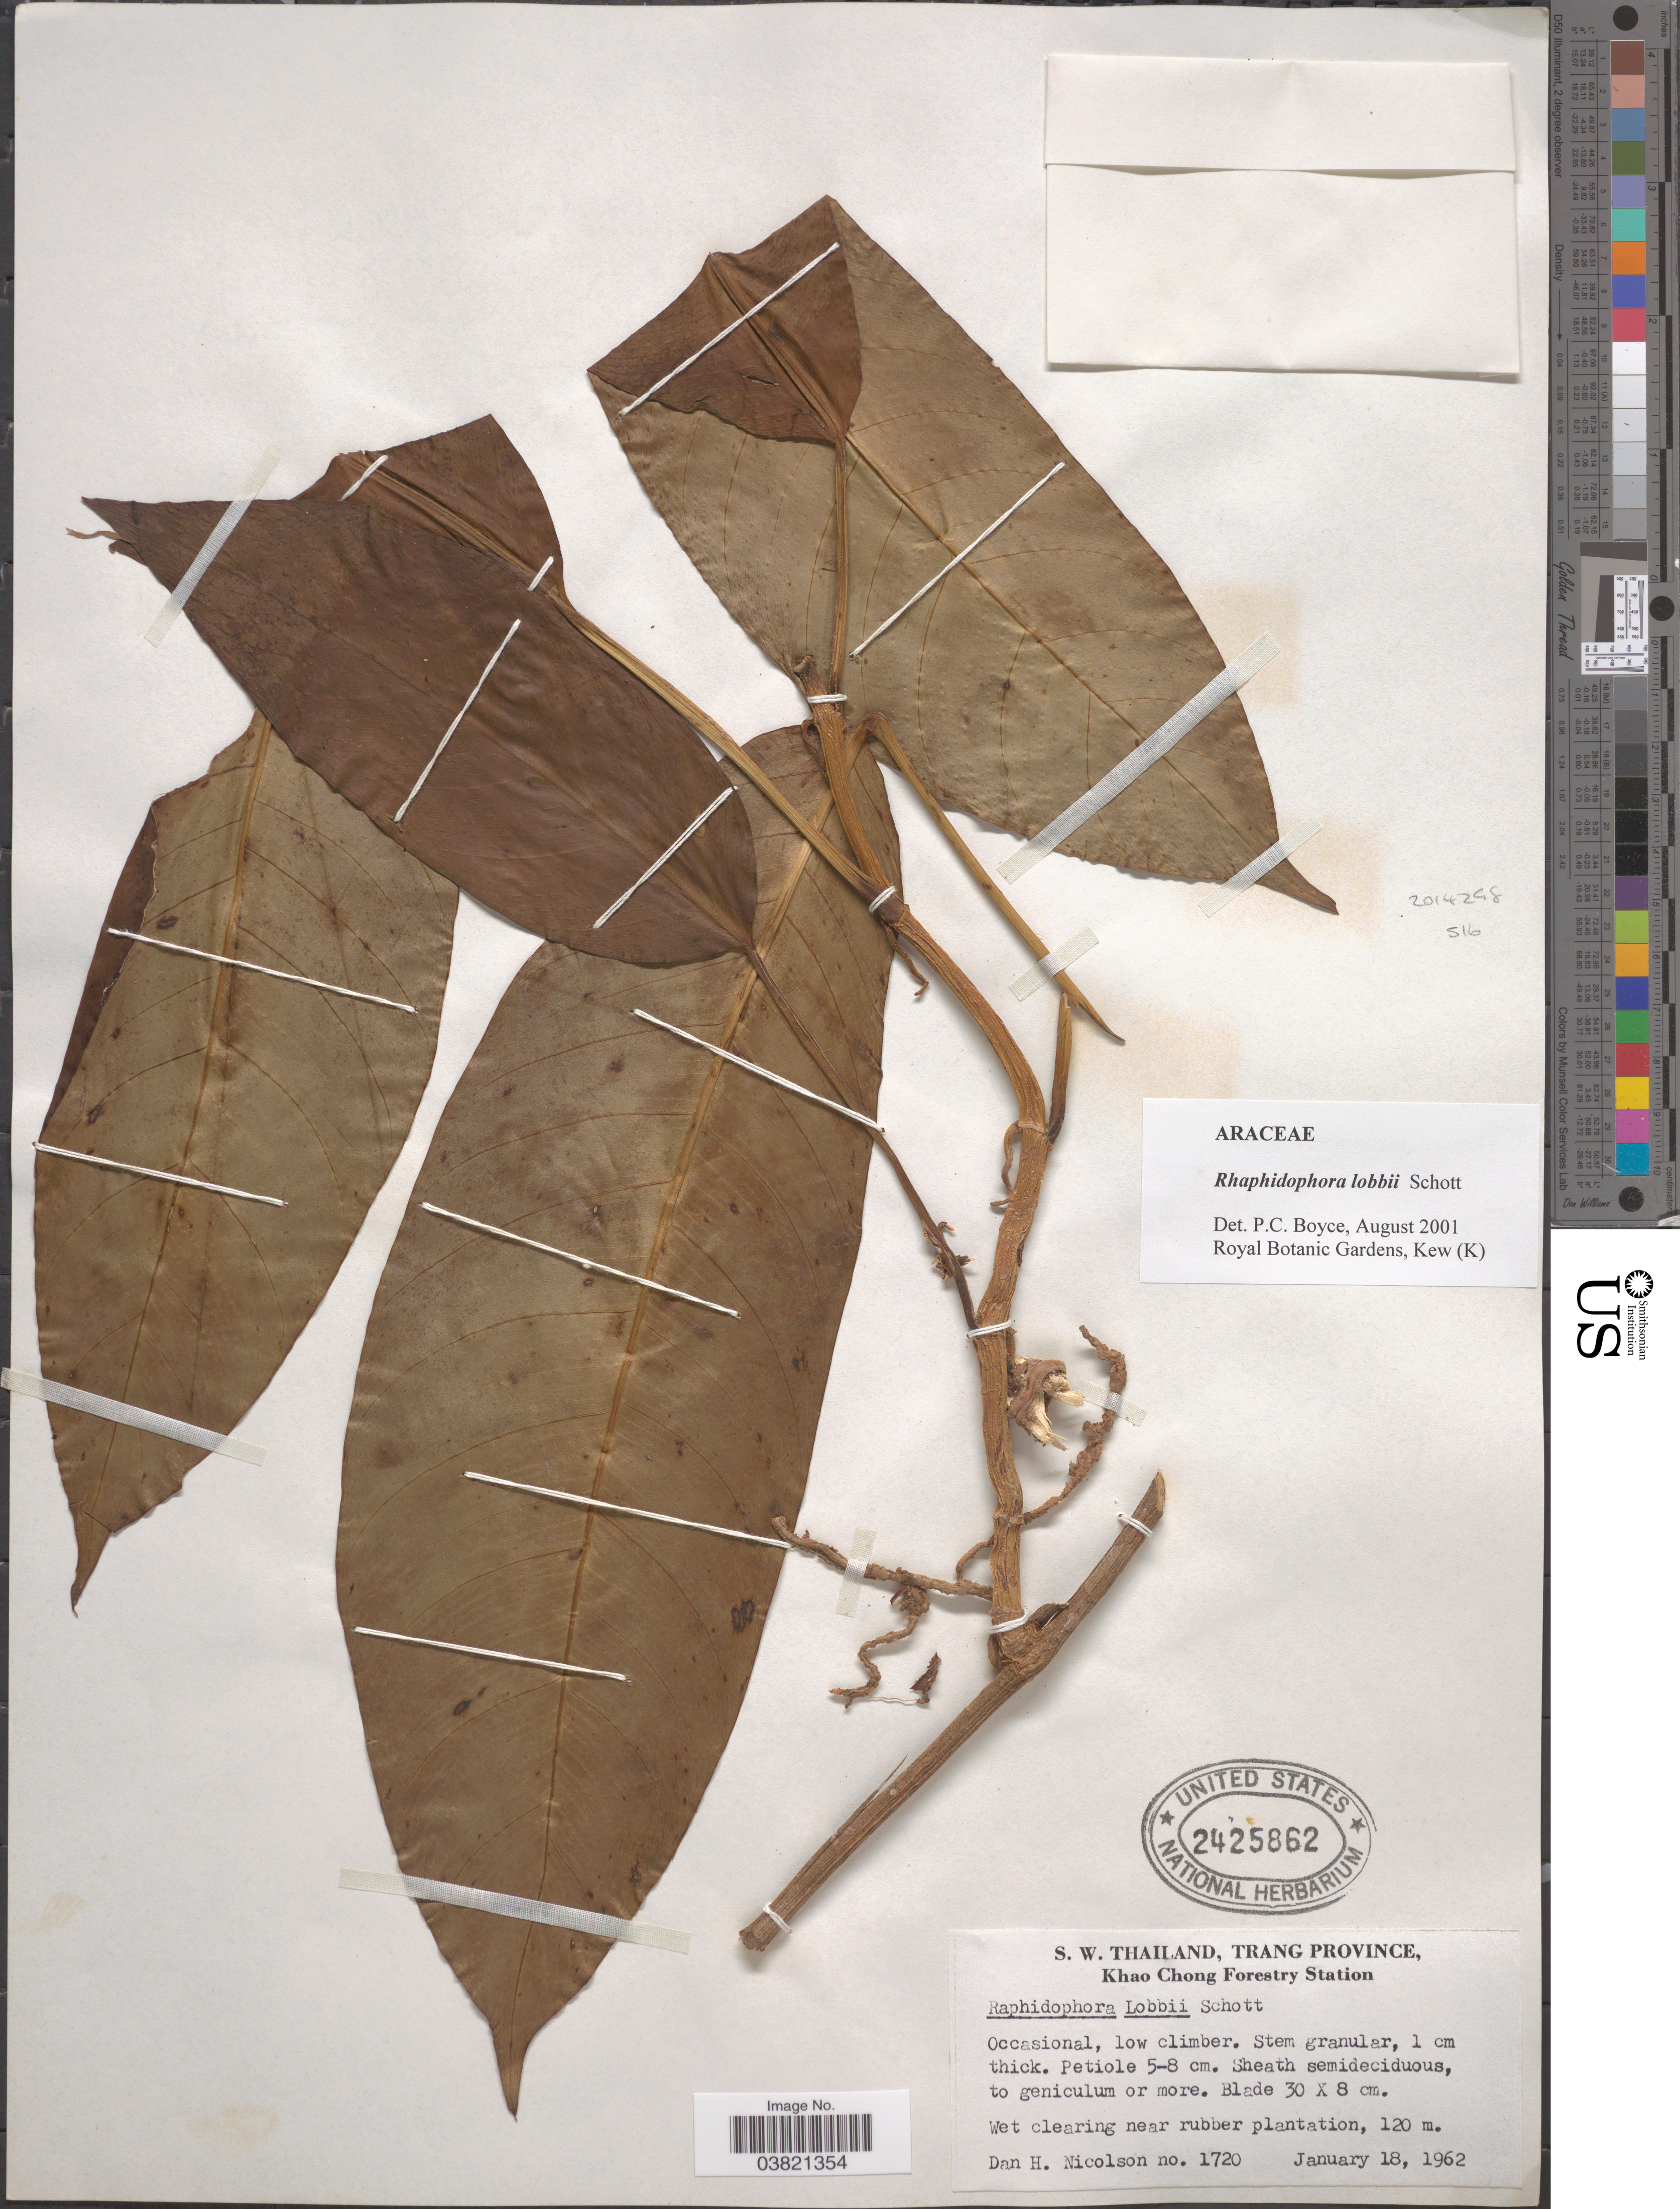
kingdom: Plantae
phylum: Tracheophyta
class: Liliopsida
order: Alismatales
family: Araceae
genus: Rhaphidophora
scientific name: Rhaphidophora lobbii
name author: Schott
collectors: D. H. Nicolson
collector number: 1720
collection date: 1962-01-18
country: Thailand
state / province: Trang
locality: S. W. Thailand. Khao Chong Forestry Station. Near rubber plantation.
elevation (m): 120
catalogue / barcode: US 2425862